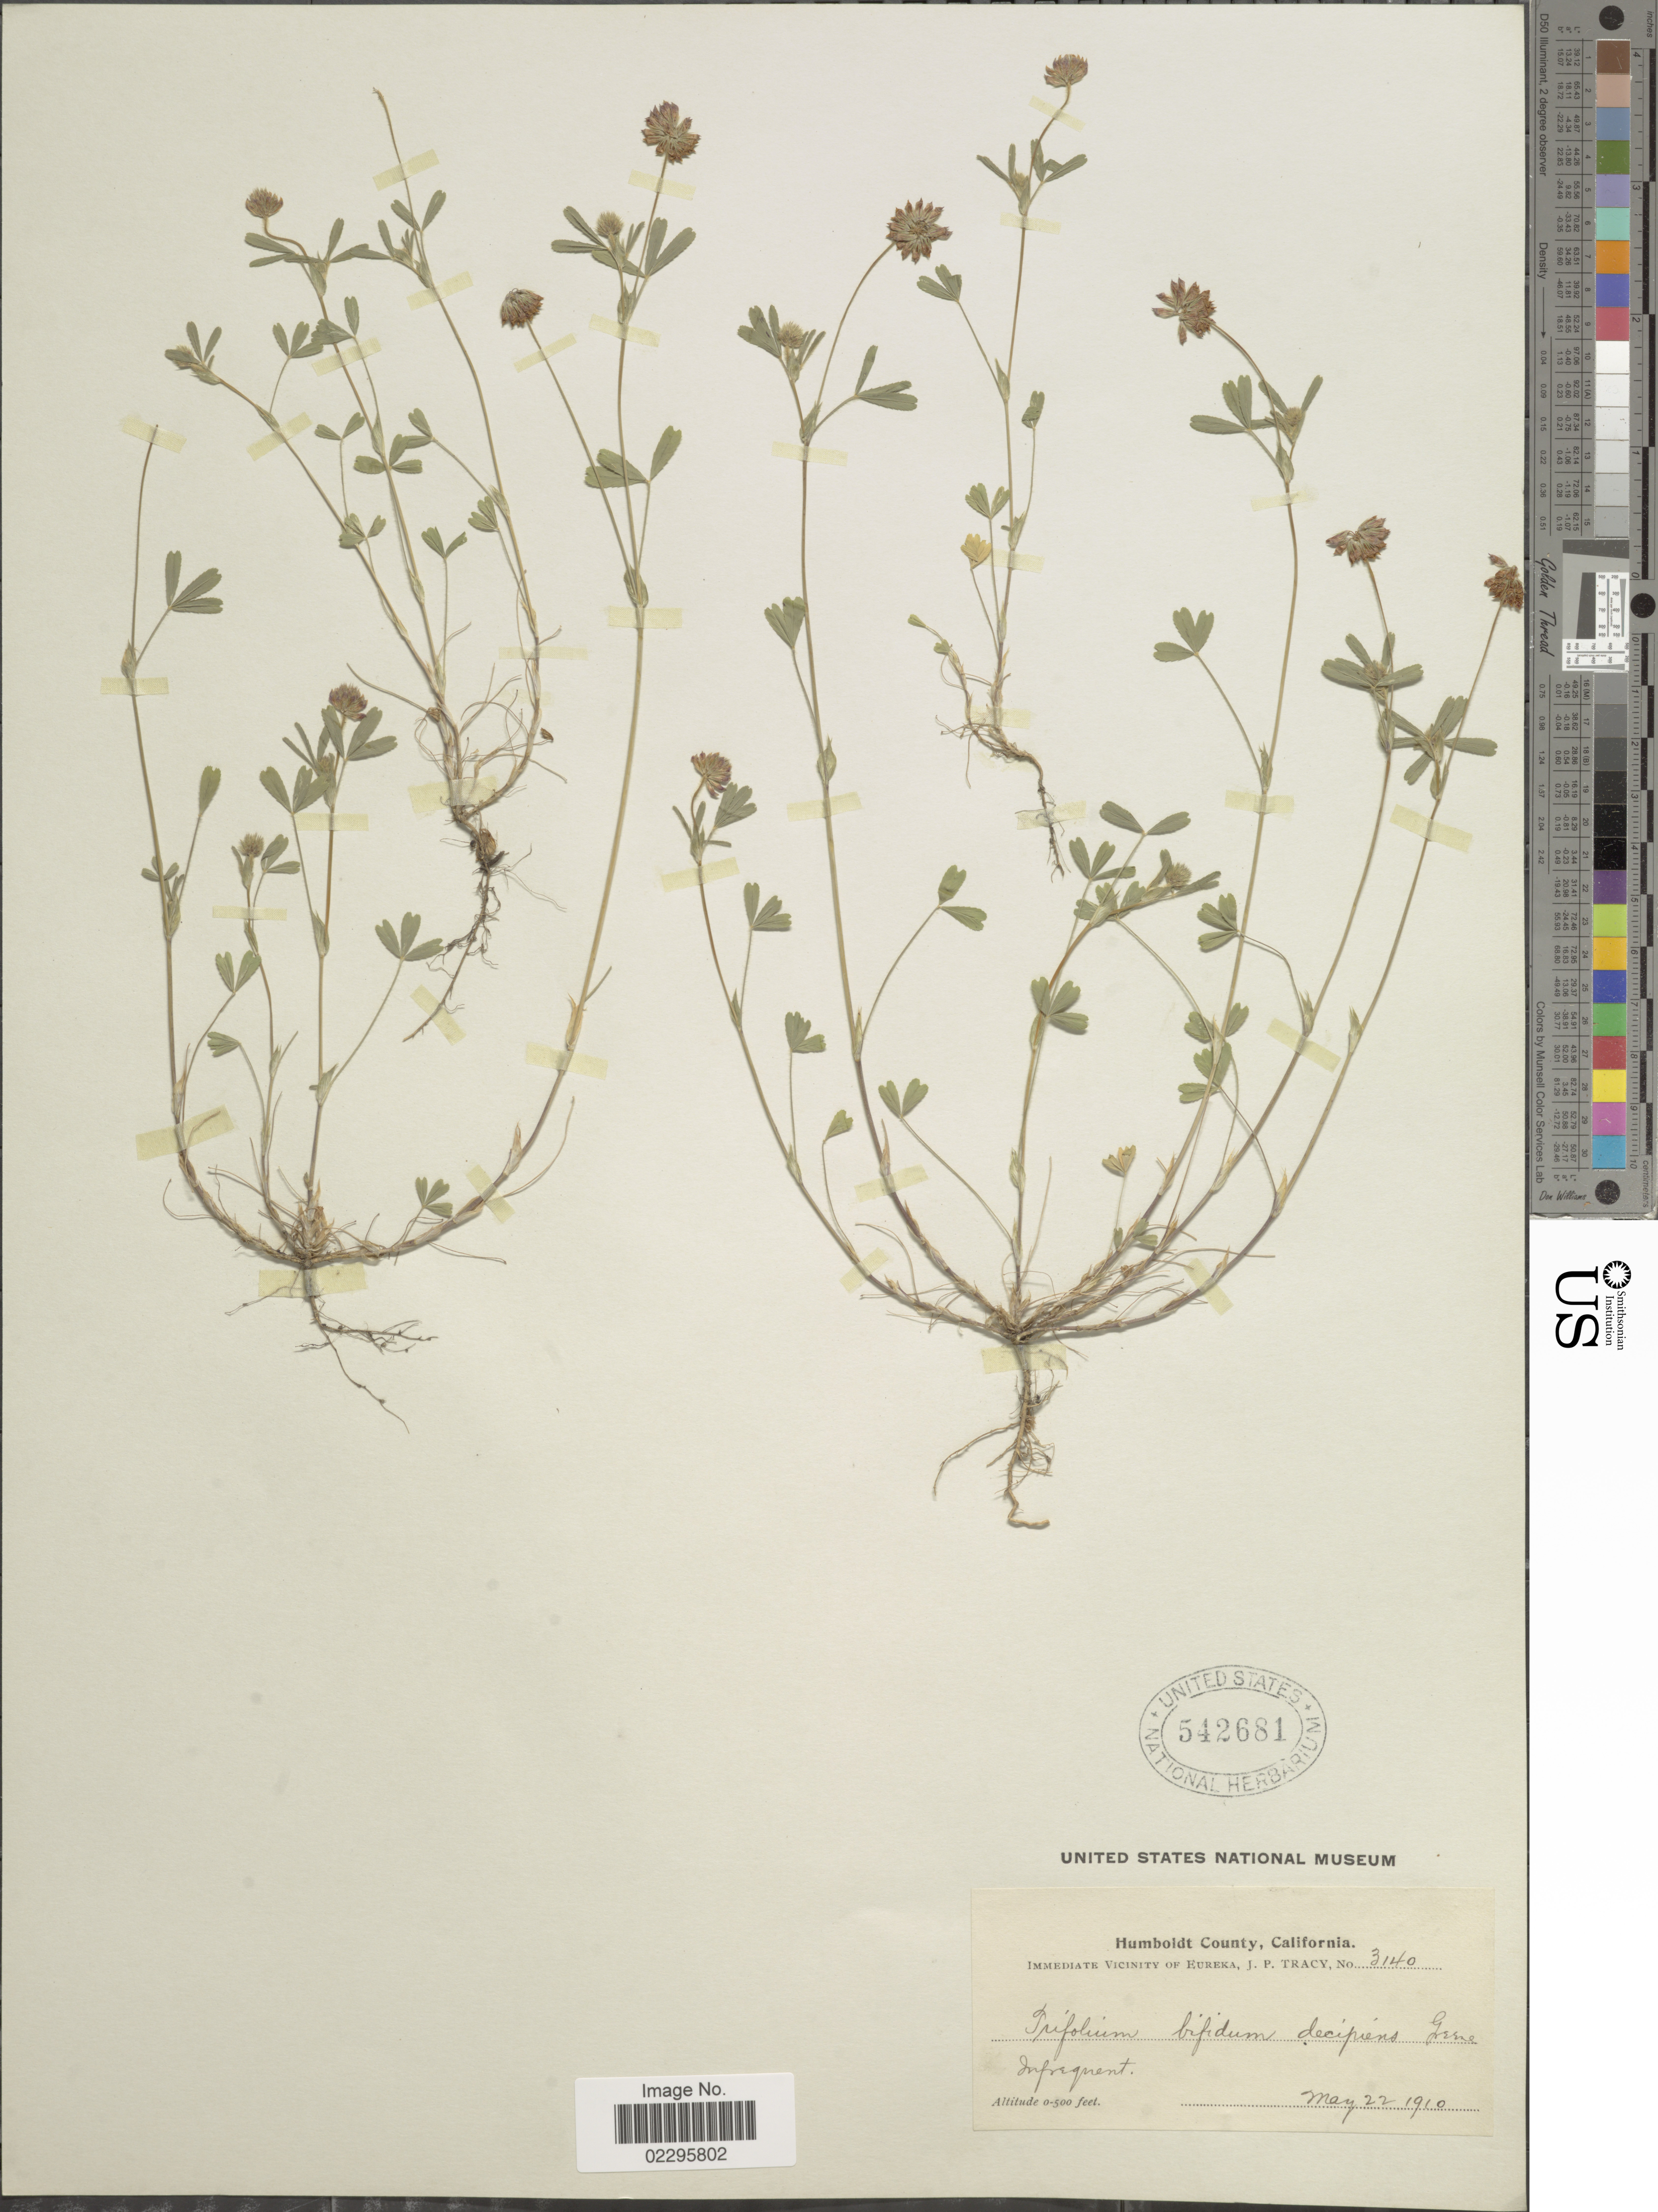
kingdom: Plantae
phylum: Tracheophyta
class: Magnoliopsida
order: Fabales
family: Fabaceae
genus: Trifolium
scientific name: Trifolium bifidum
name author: A. Gray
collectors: J. Tracy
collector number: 3140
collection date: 1910-05-22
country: United States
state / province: California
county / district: Humboldt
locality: Humboldt County, immediate Vicinity of Eureka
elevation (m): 0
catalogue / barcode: US 542681